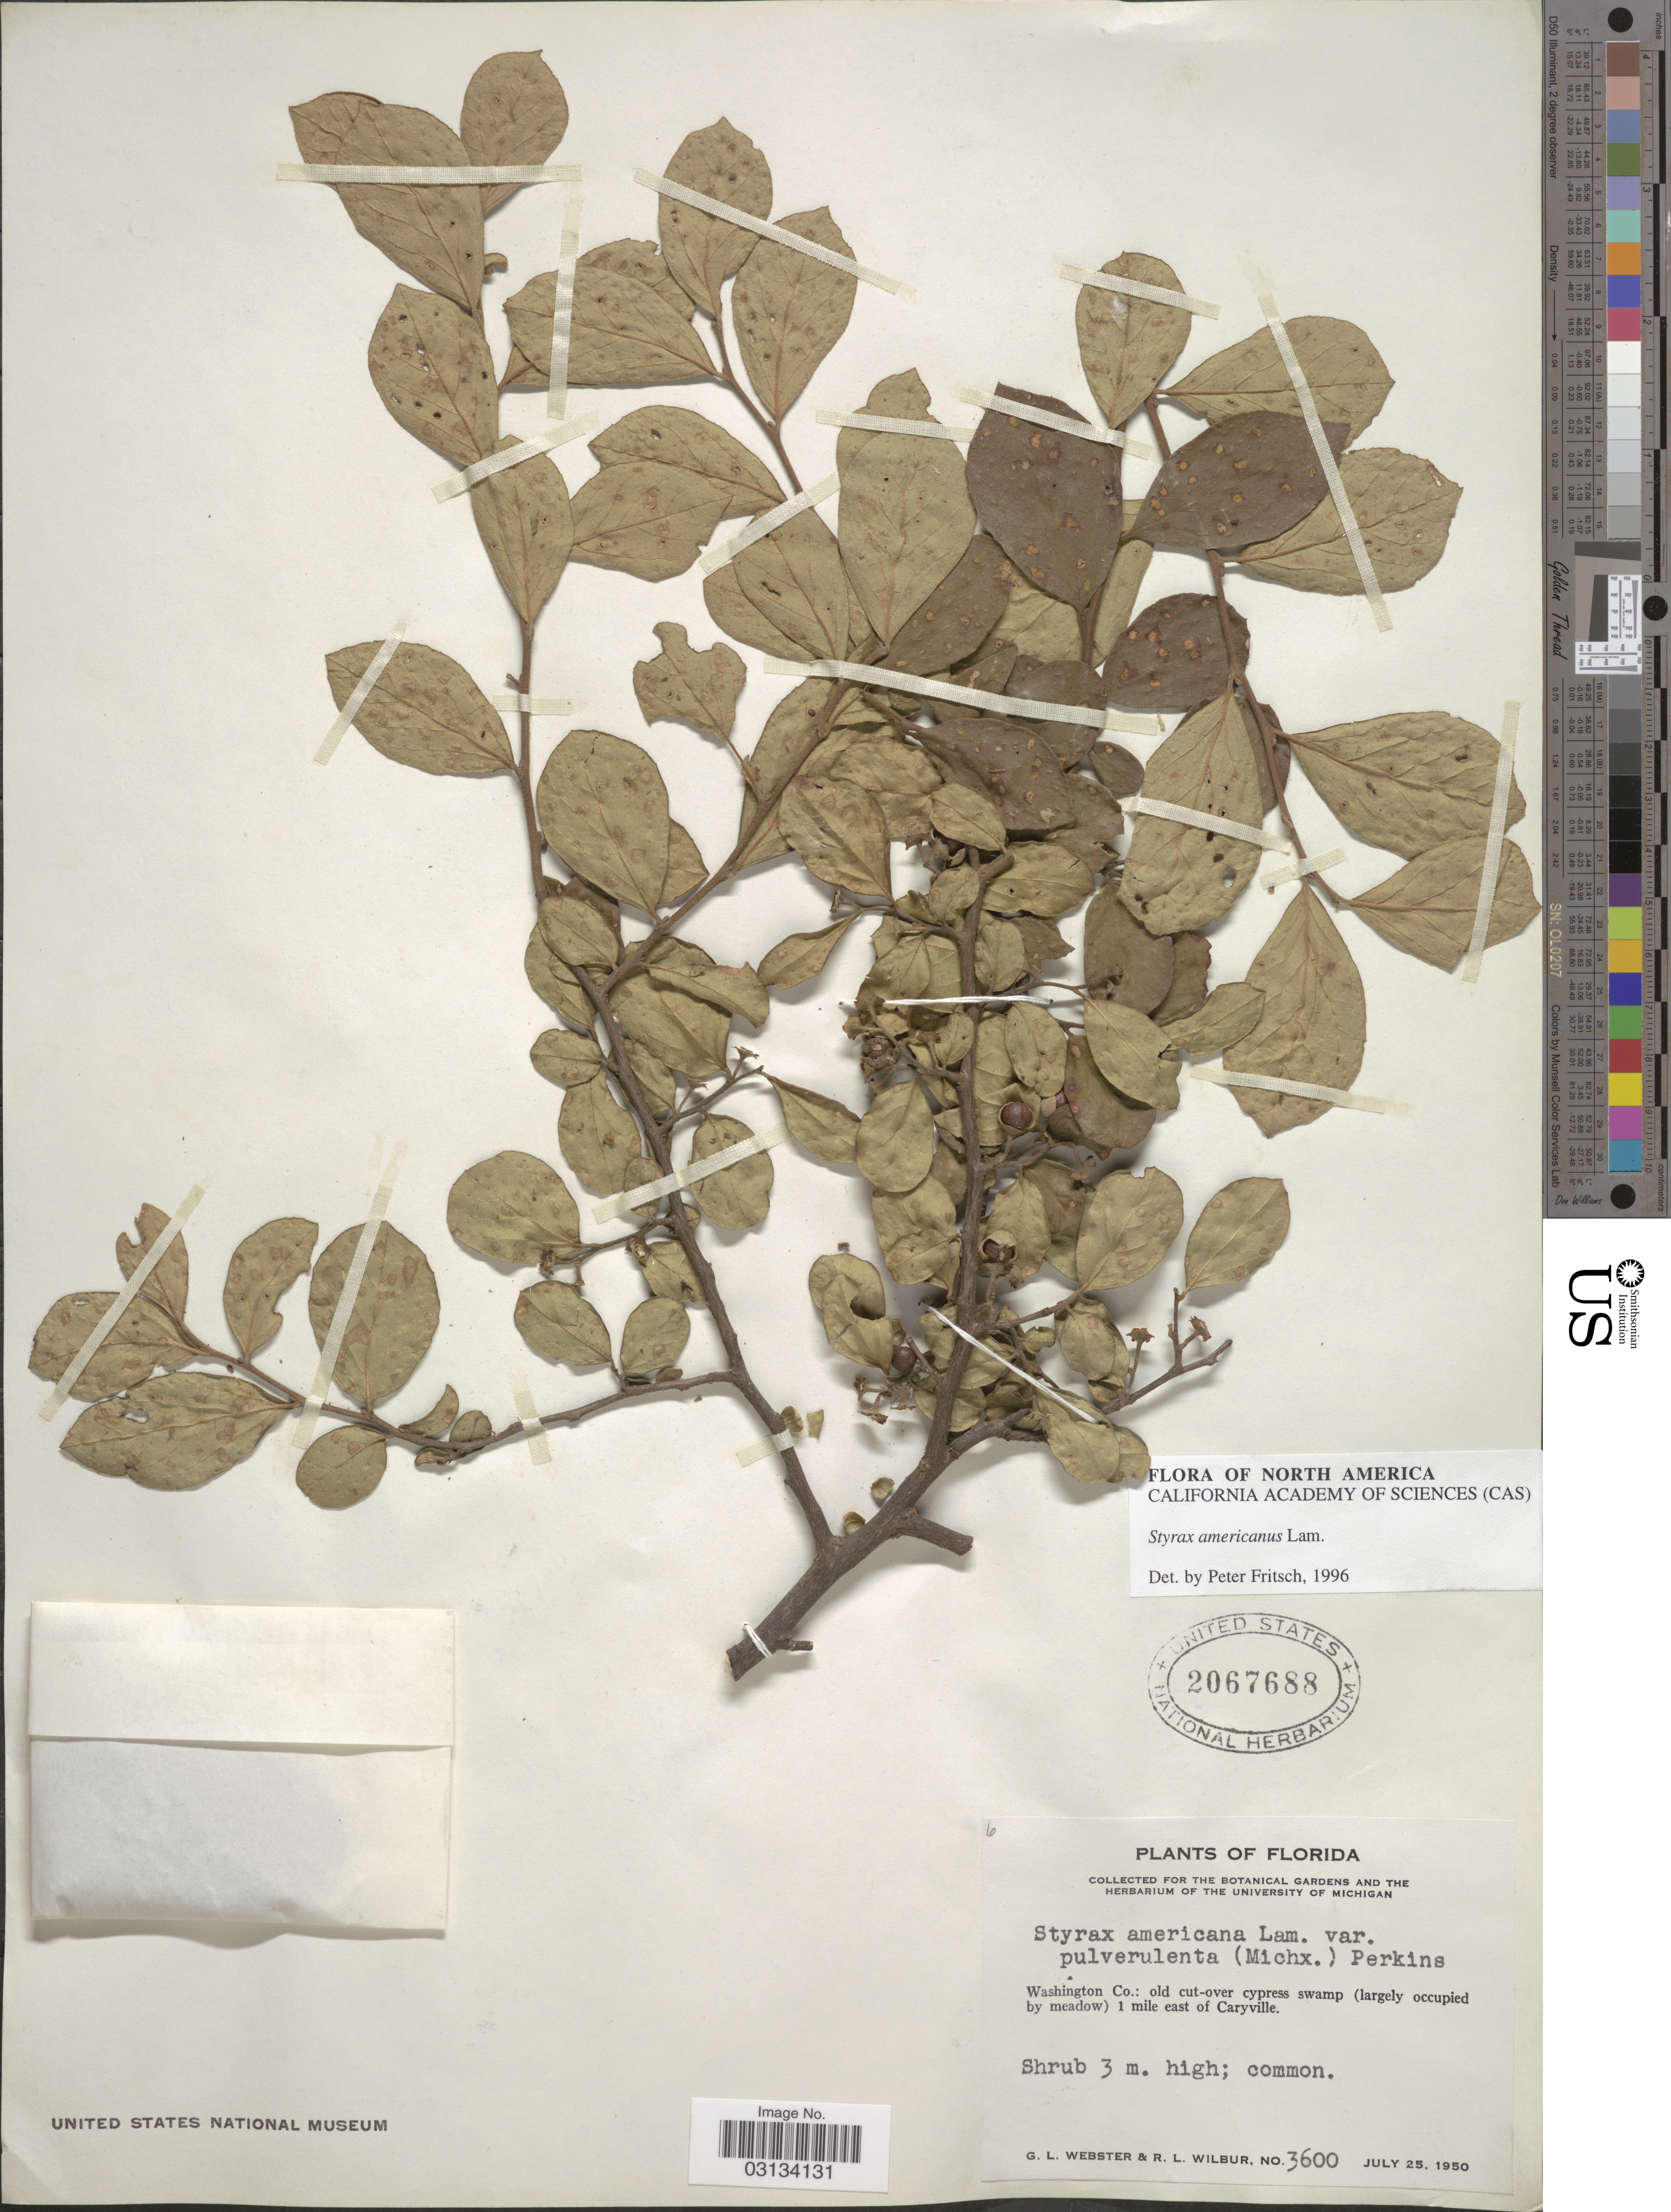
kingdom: Plantae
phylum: Tracheophyta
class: Magnoliopsida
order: Ericales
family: Styracaceae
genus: Styrax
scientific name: Styrax americanus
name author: Lam.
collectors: G. L. Webster & R. L. Wilbur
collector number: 3600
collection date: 1950-07-25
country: United States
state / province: Florida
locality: Washington Co.: 1 mile east of Caryville.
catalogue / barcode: US 2067688